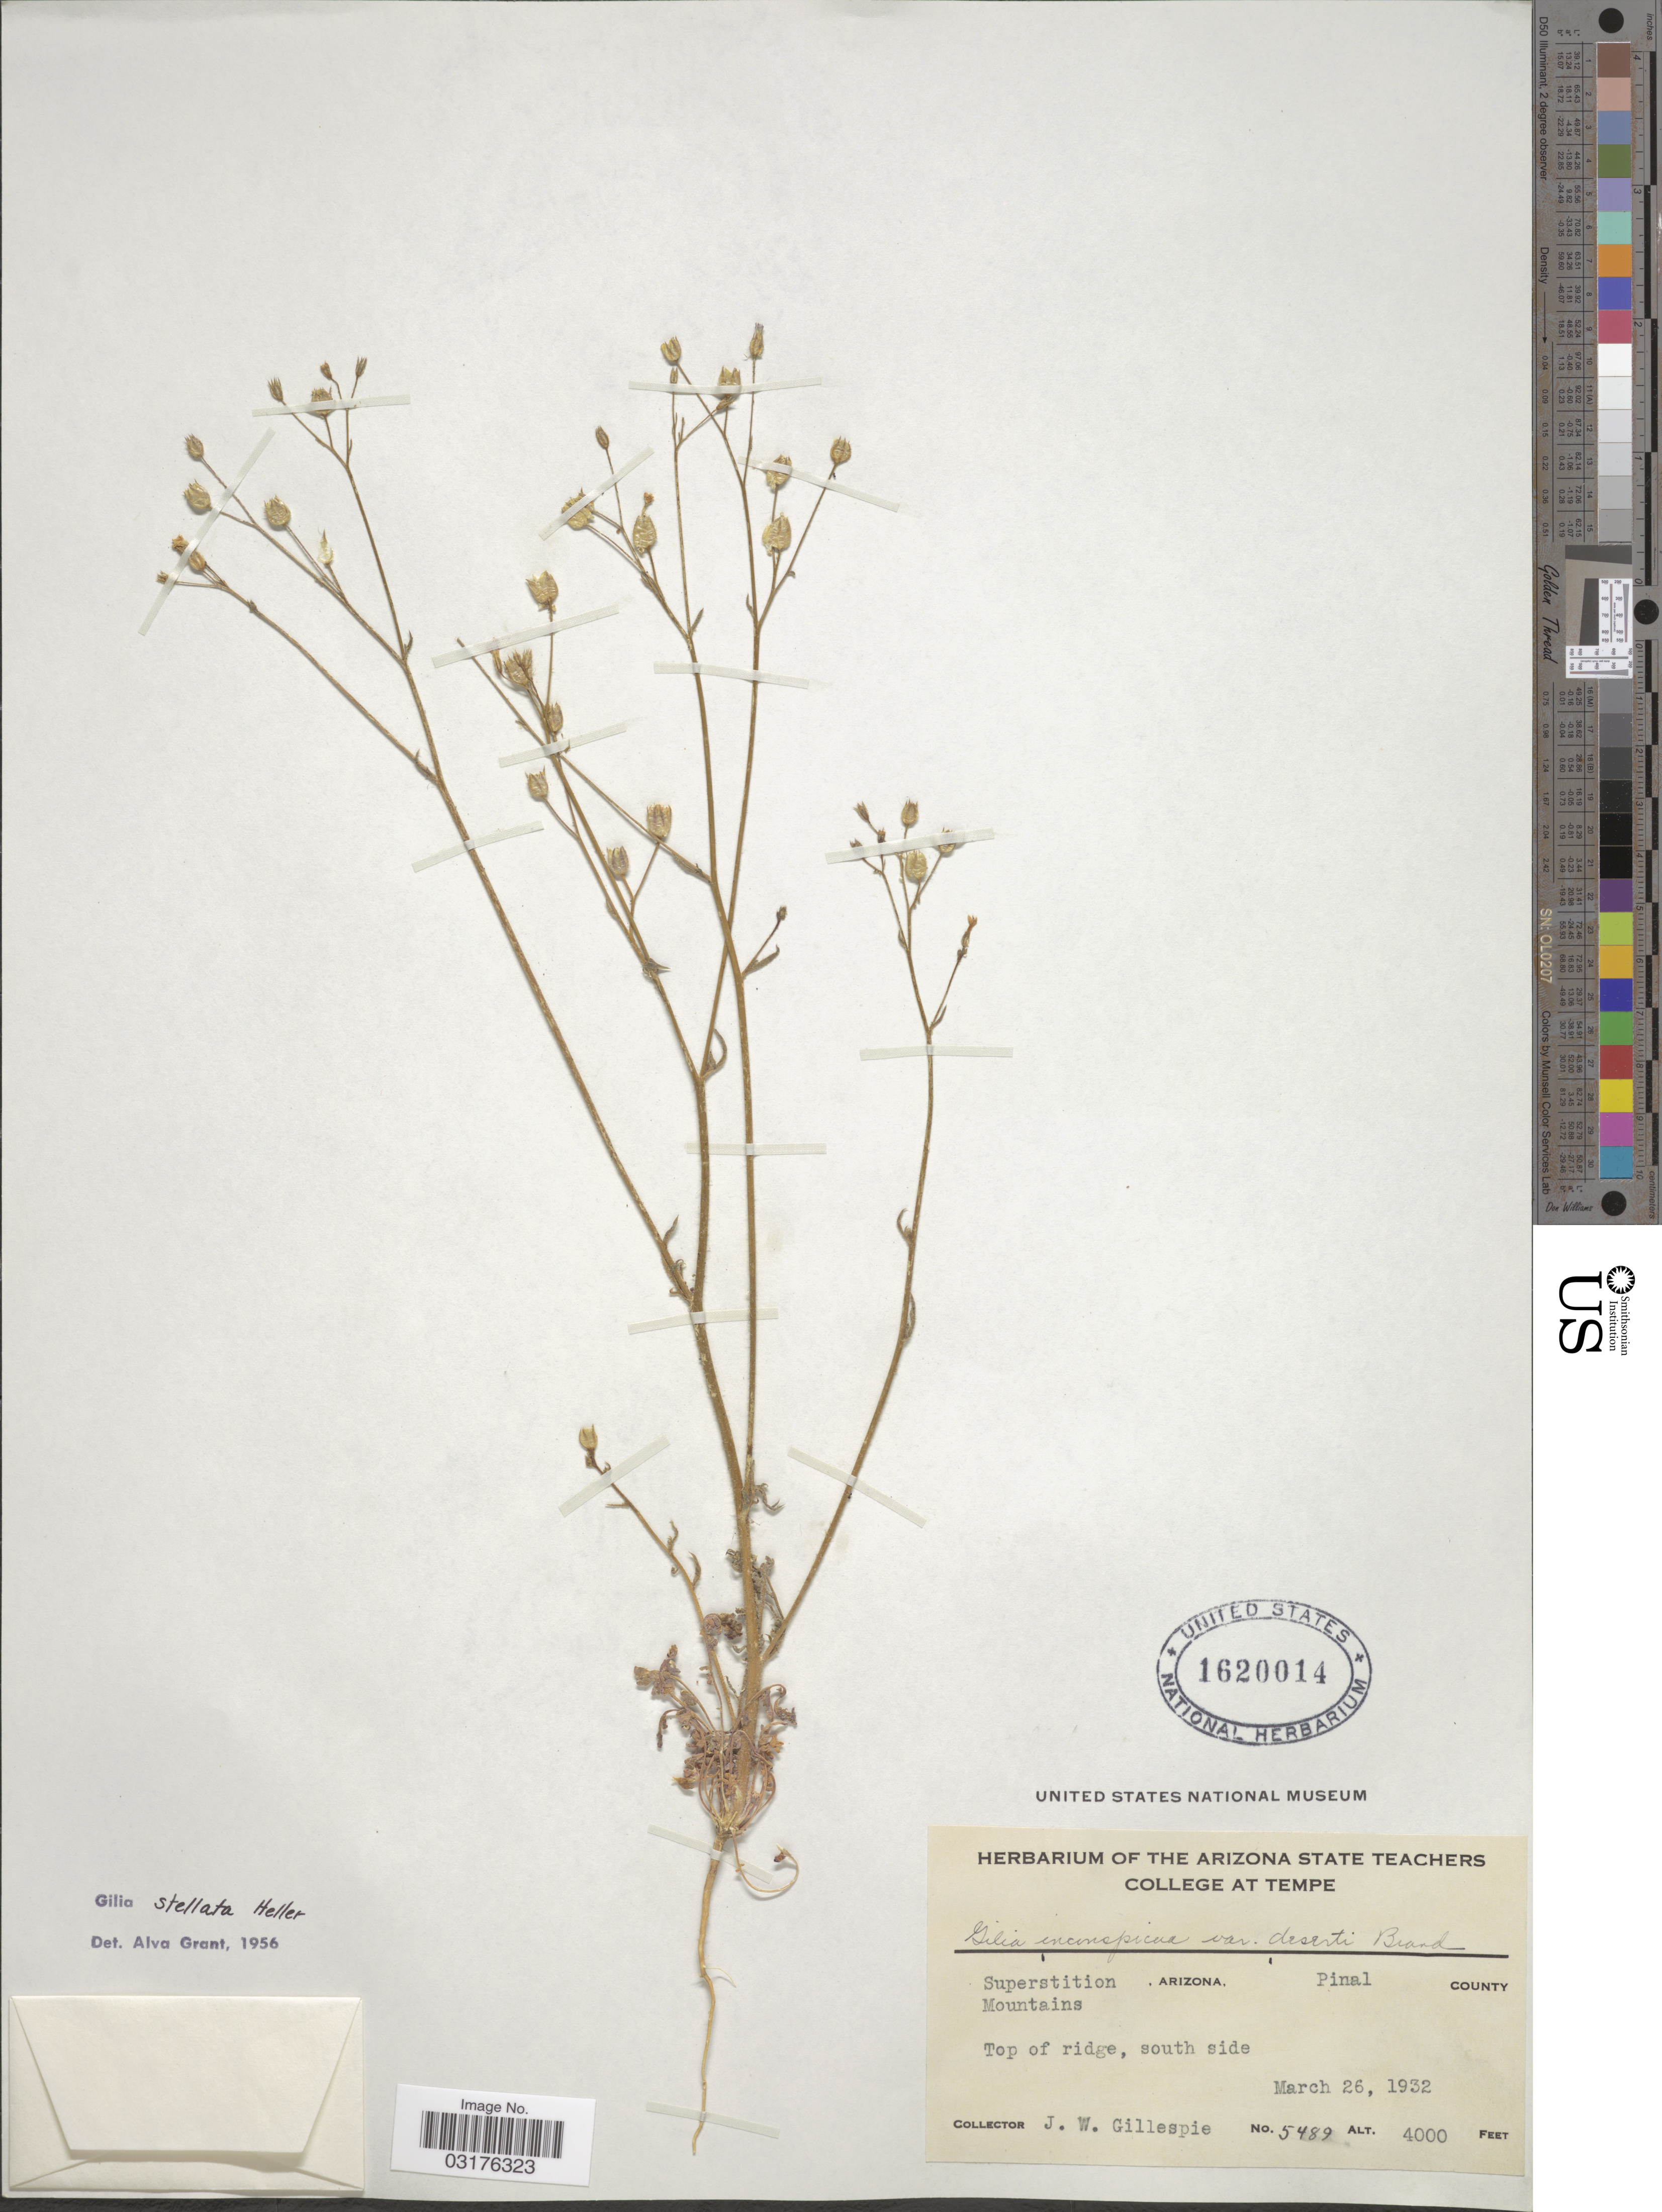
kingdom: Plantae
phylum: Tracheophyta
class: Magnoliopsida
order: Ericales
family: Polemoniaceae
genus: Gilia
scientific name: Gilia stellata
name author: A. Heller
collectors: J. W. Gillespie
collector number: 5489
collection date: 1932-03-26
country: United States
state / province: Arizona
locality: Superstition, Arizona, Pinal County, Mountains, Top of ridge, south side.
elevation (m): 1219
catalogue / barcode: US 1620014